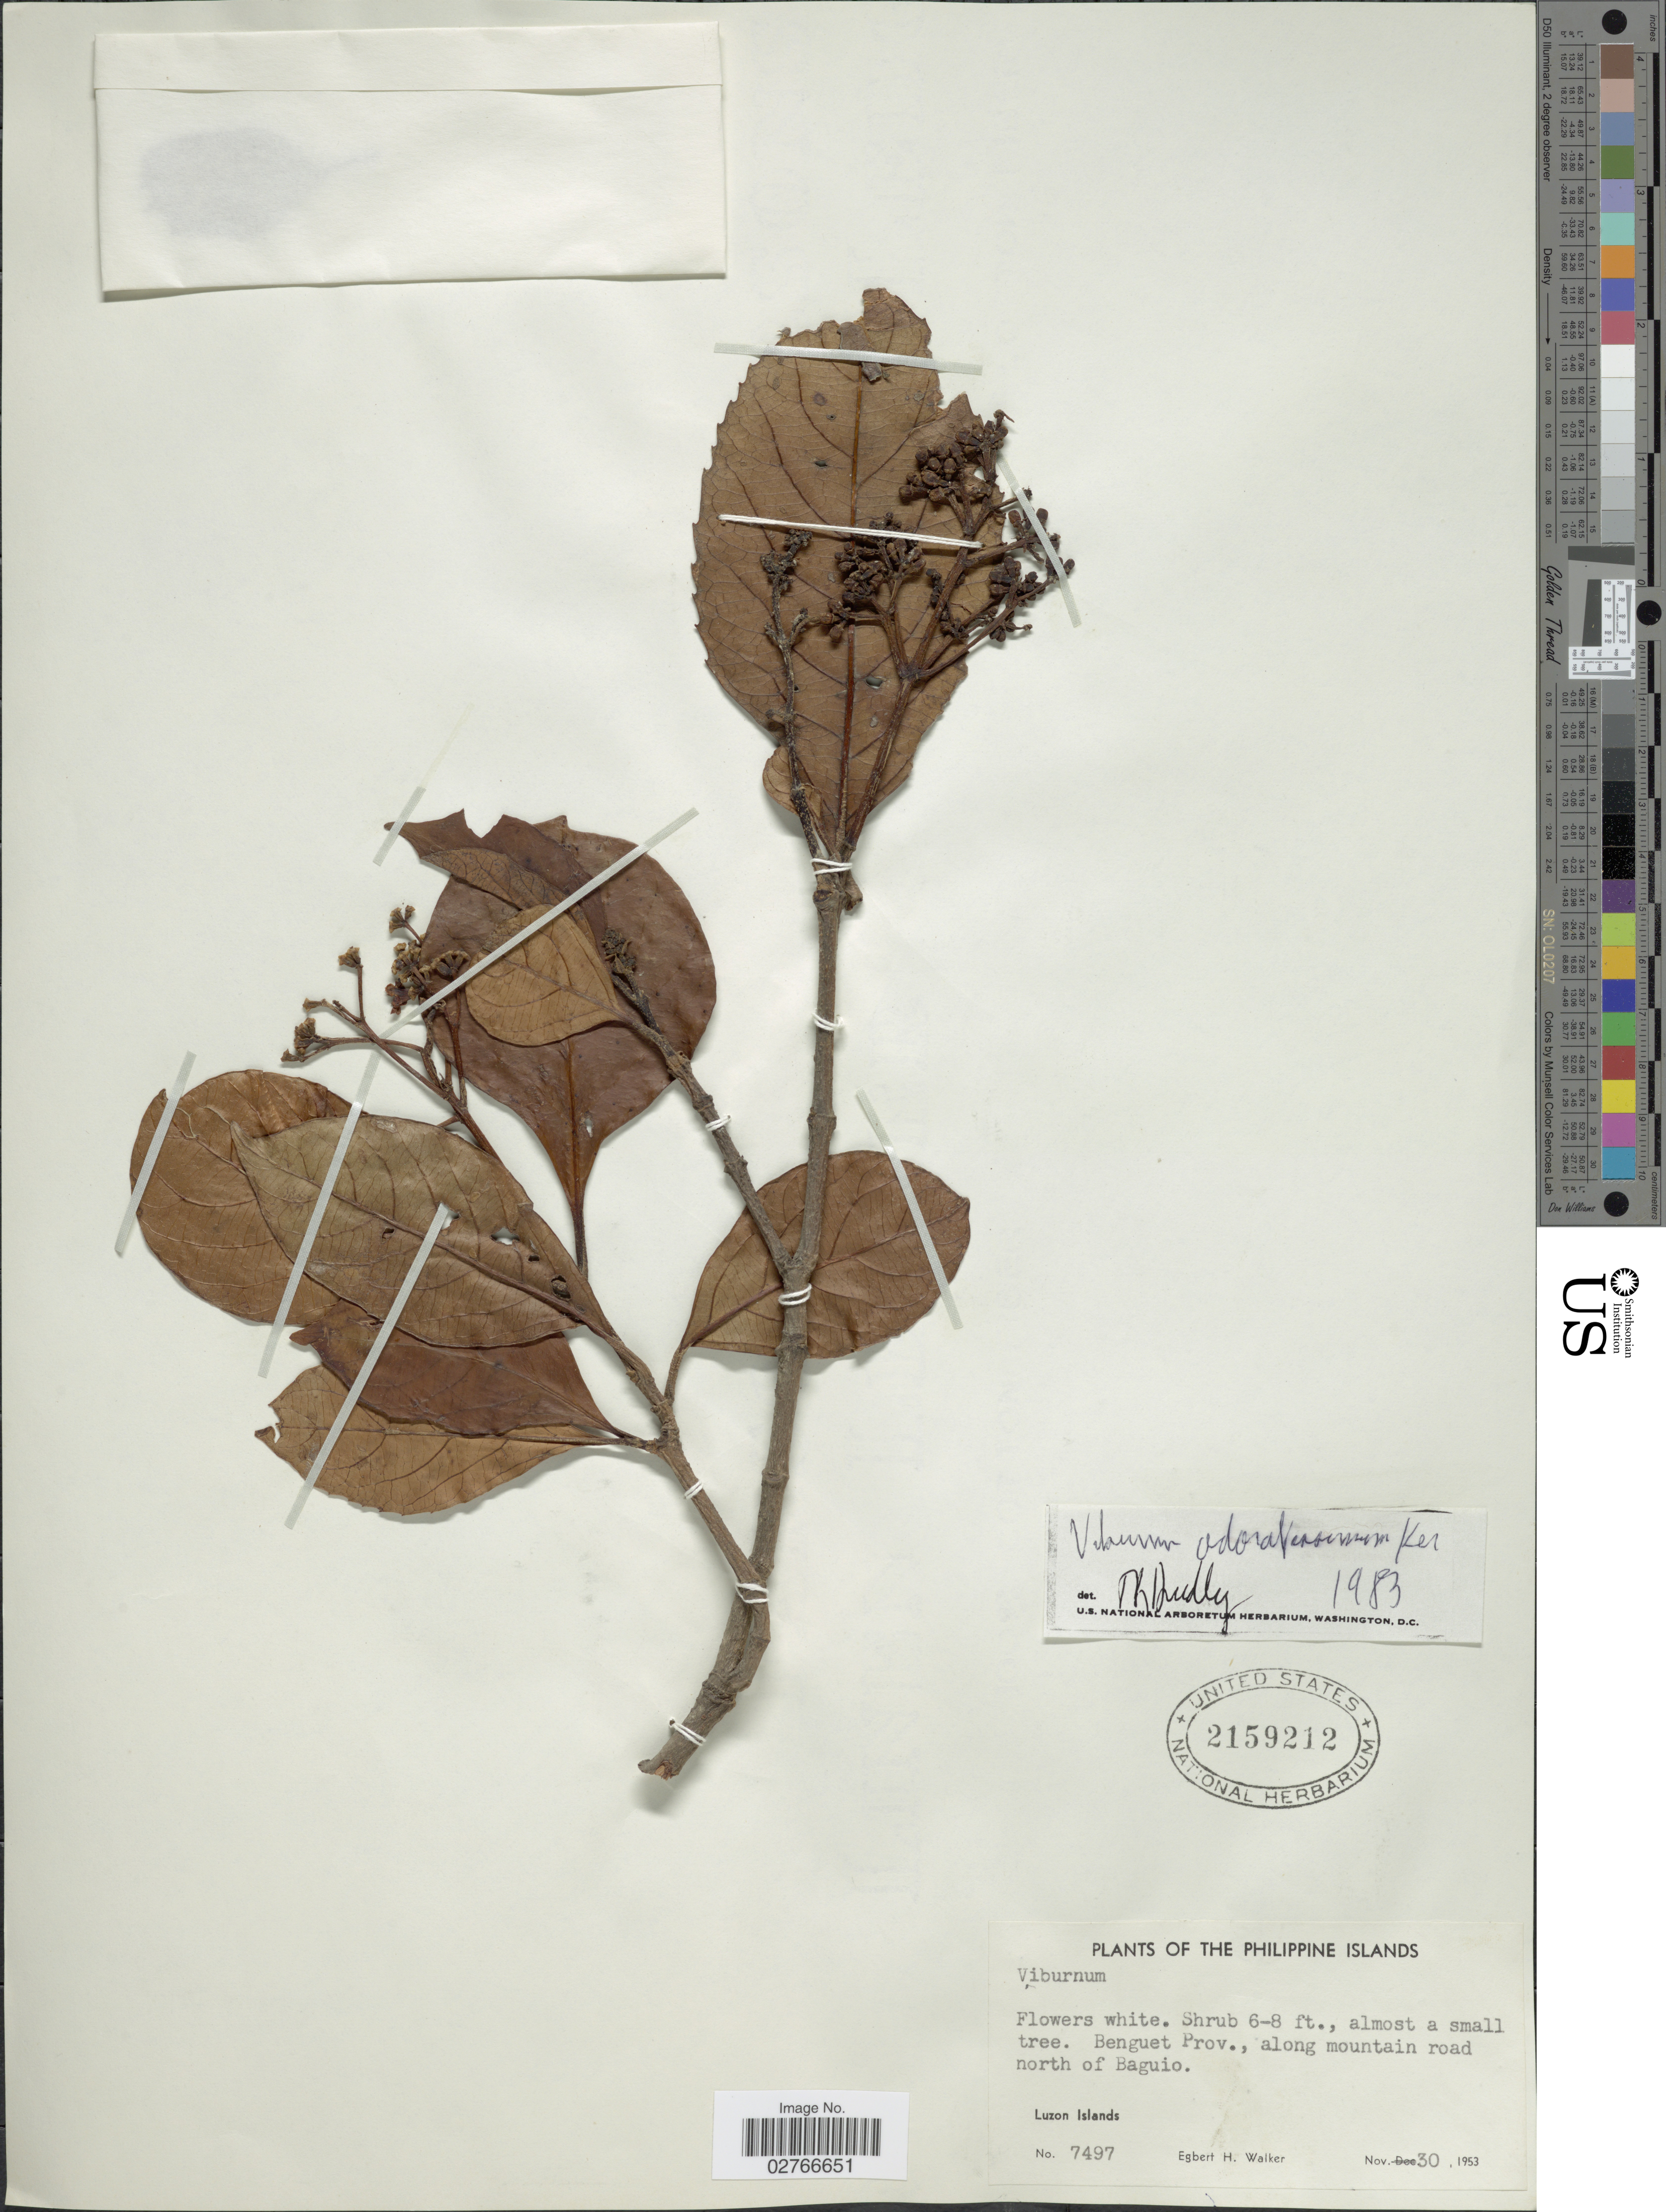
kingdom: Plantae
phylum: Tracheophyta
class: Magnoliopsida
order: Dipsacales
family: Viburnaceae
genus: Viburnum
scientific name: Viburnum odoratissimum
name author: Ker Gawl.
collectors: E. H. Walker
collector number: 7497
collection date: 1953-11-30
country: Philippines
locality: Benguet Prov., along mountain road north of Baguio. Luzon Islands.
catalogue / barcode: US 2159212